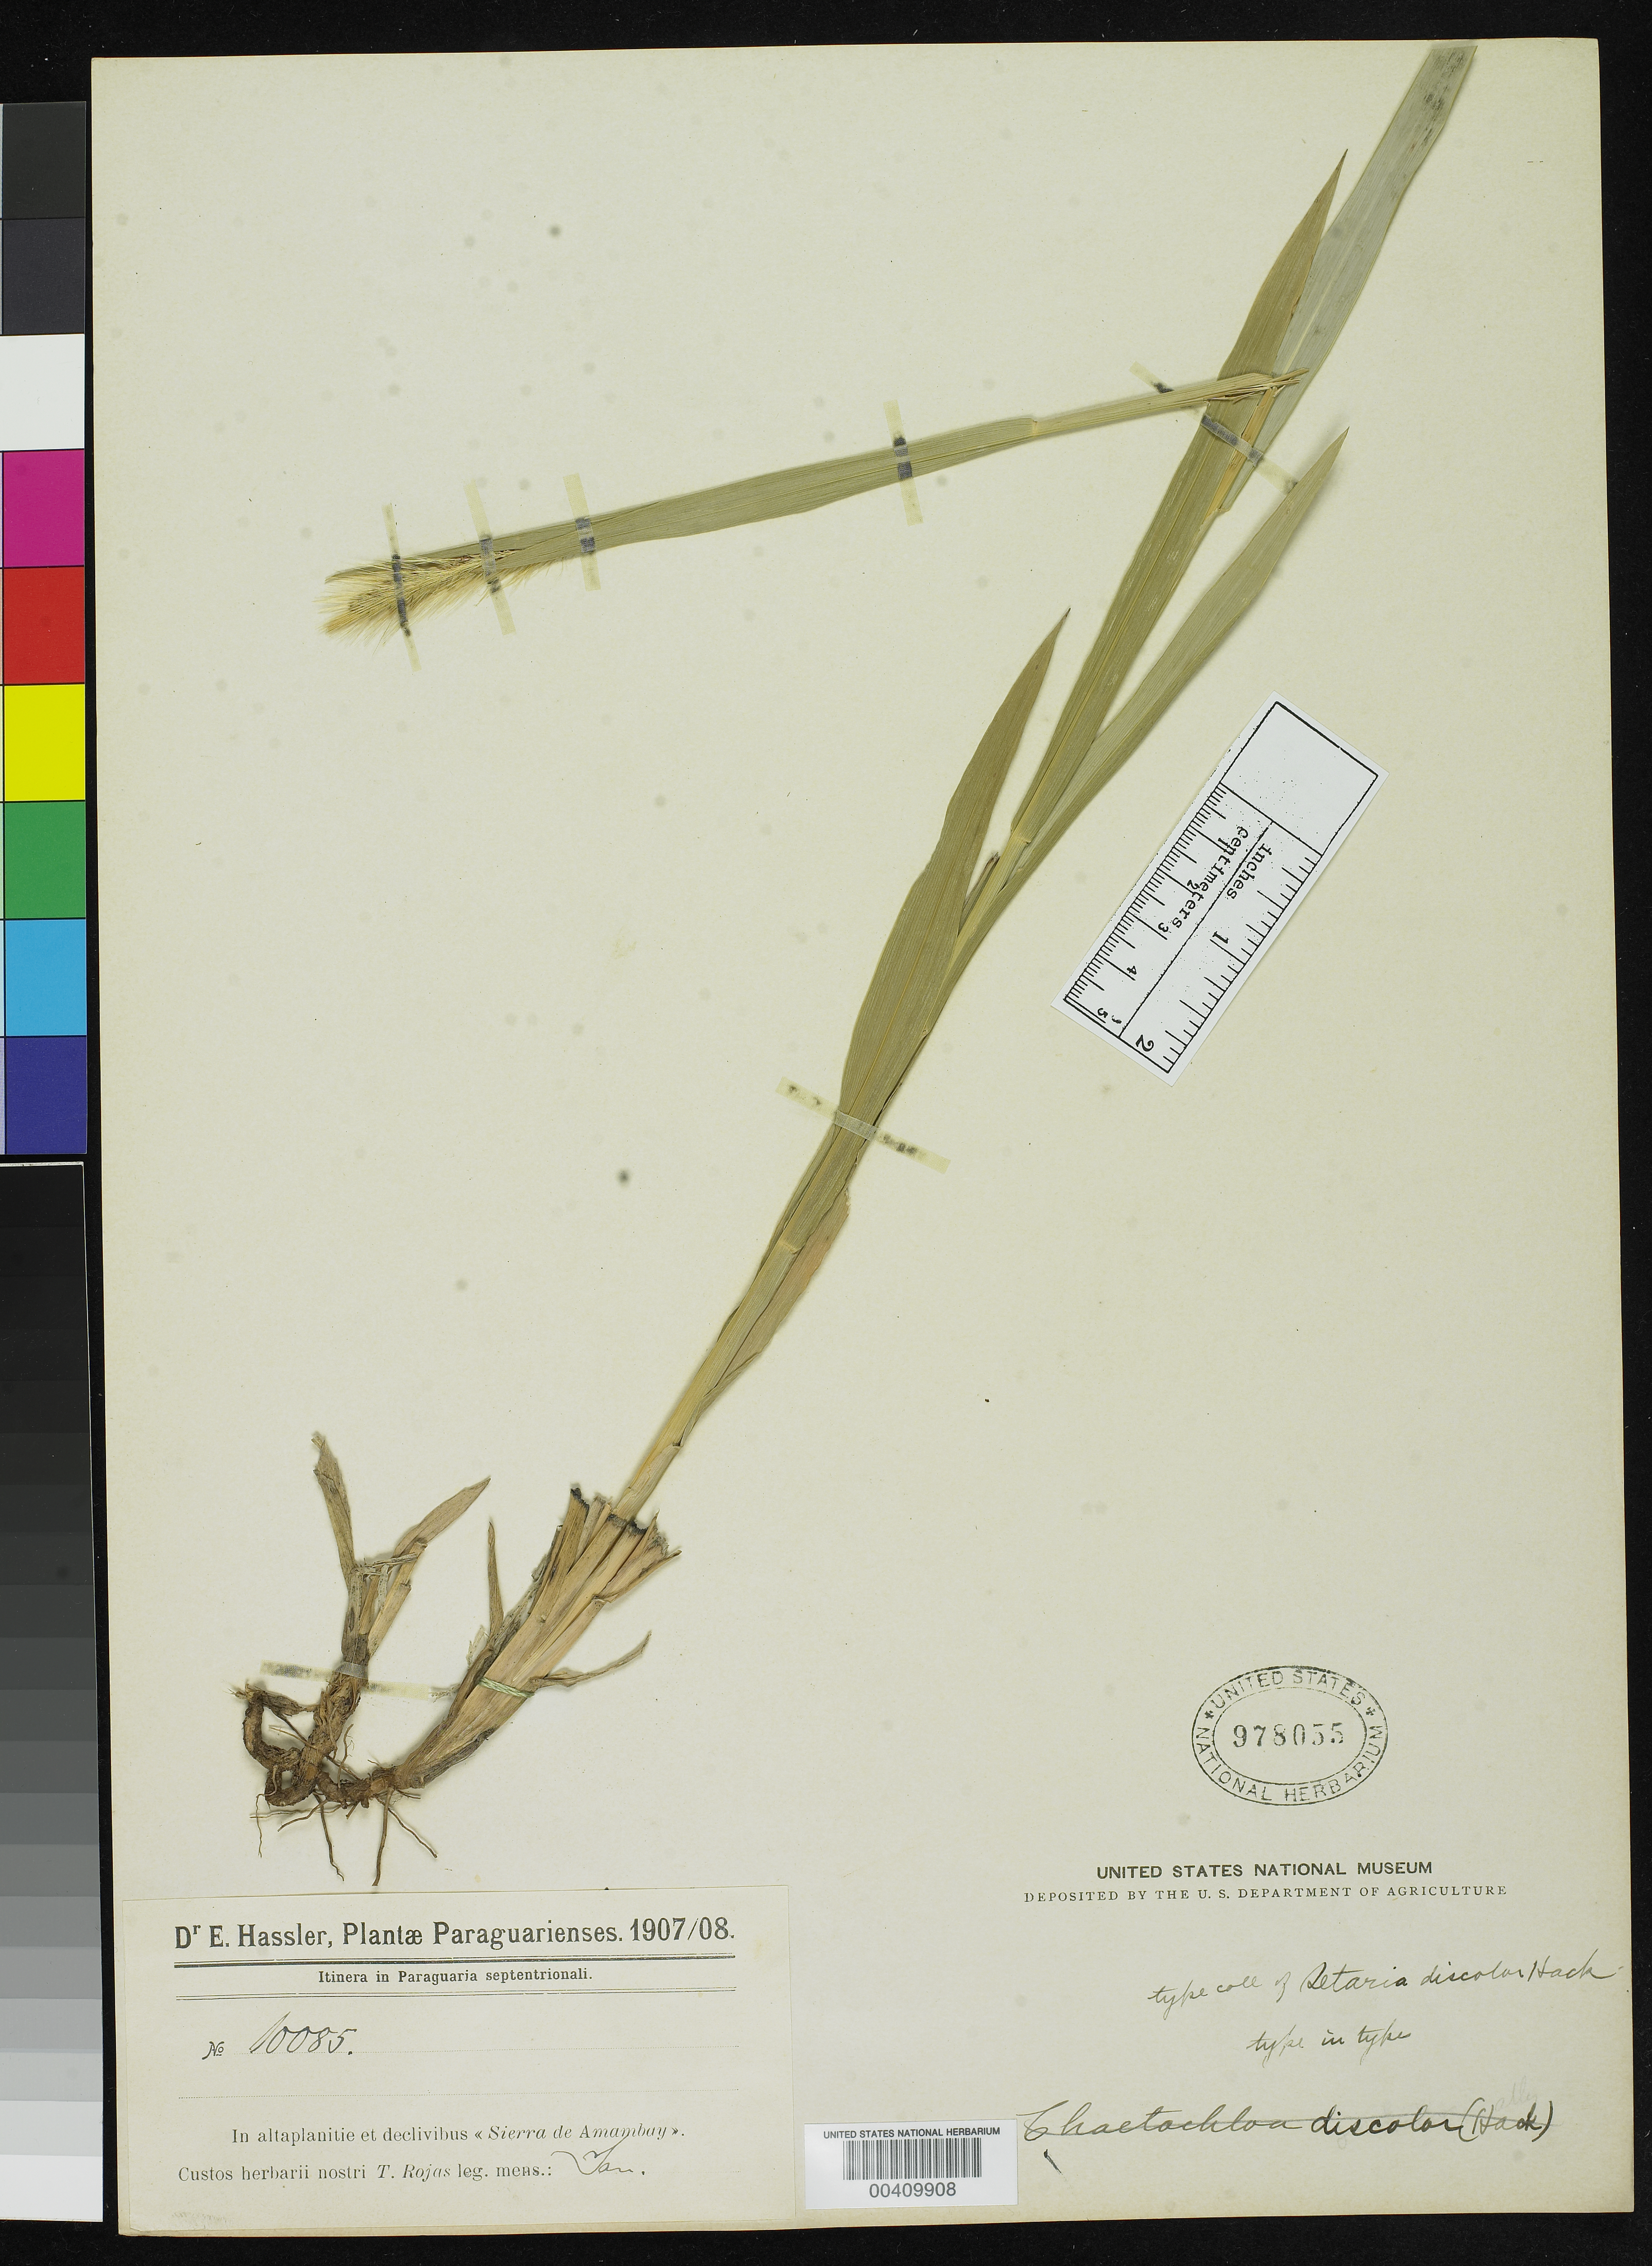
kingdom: Plantae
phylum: Tracheophyta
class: Liliopsida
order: Poales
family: Poaceae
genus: Setaria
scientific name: Setaria discolor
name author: Hack.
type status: Isotype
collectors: E. Hassler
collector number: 10085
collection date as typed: Jan 1908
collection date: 1908-01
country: Paraguay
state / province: Amambay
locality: In Campis Arenosis Estrella.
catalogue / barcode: US 978055